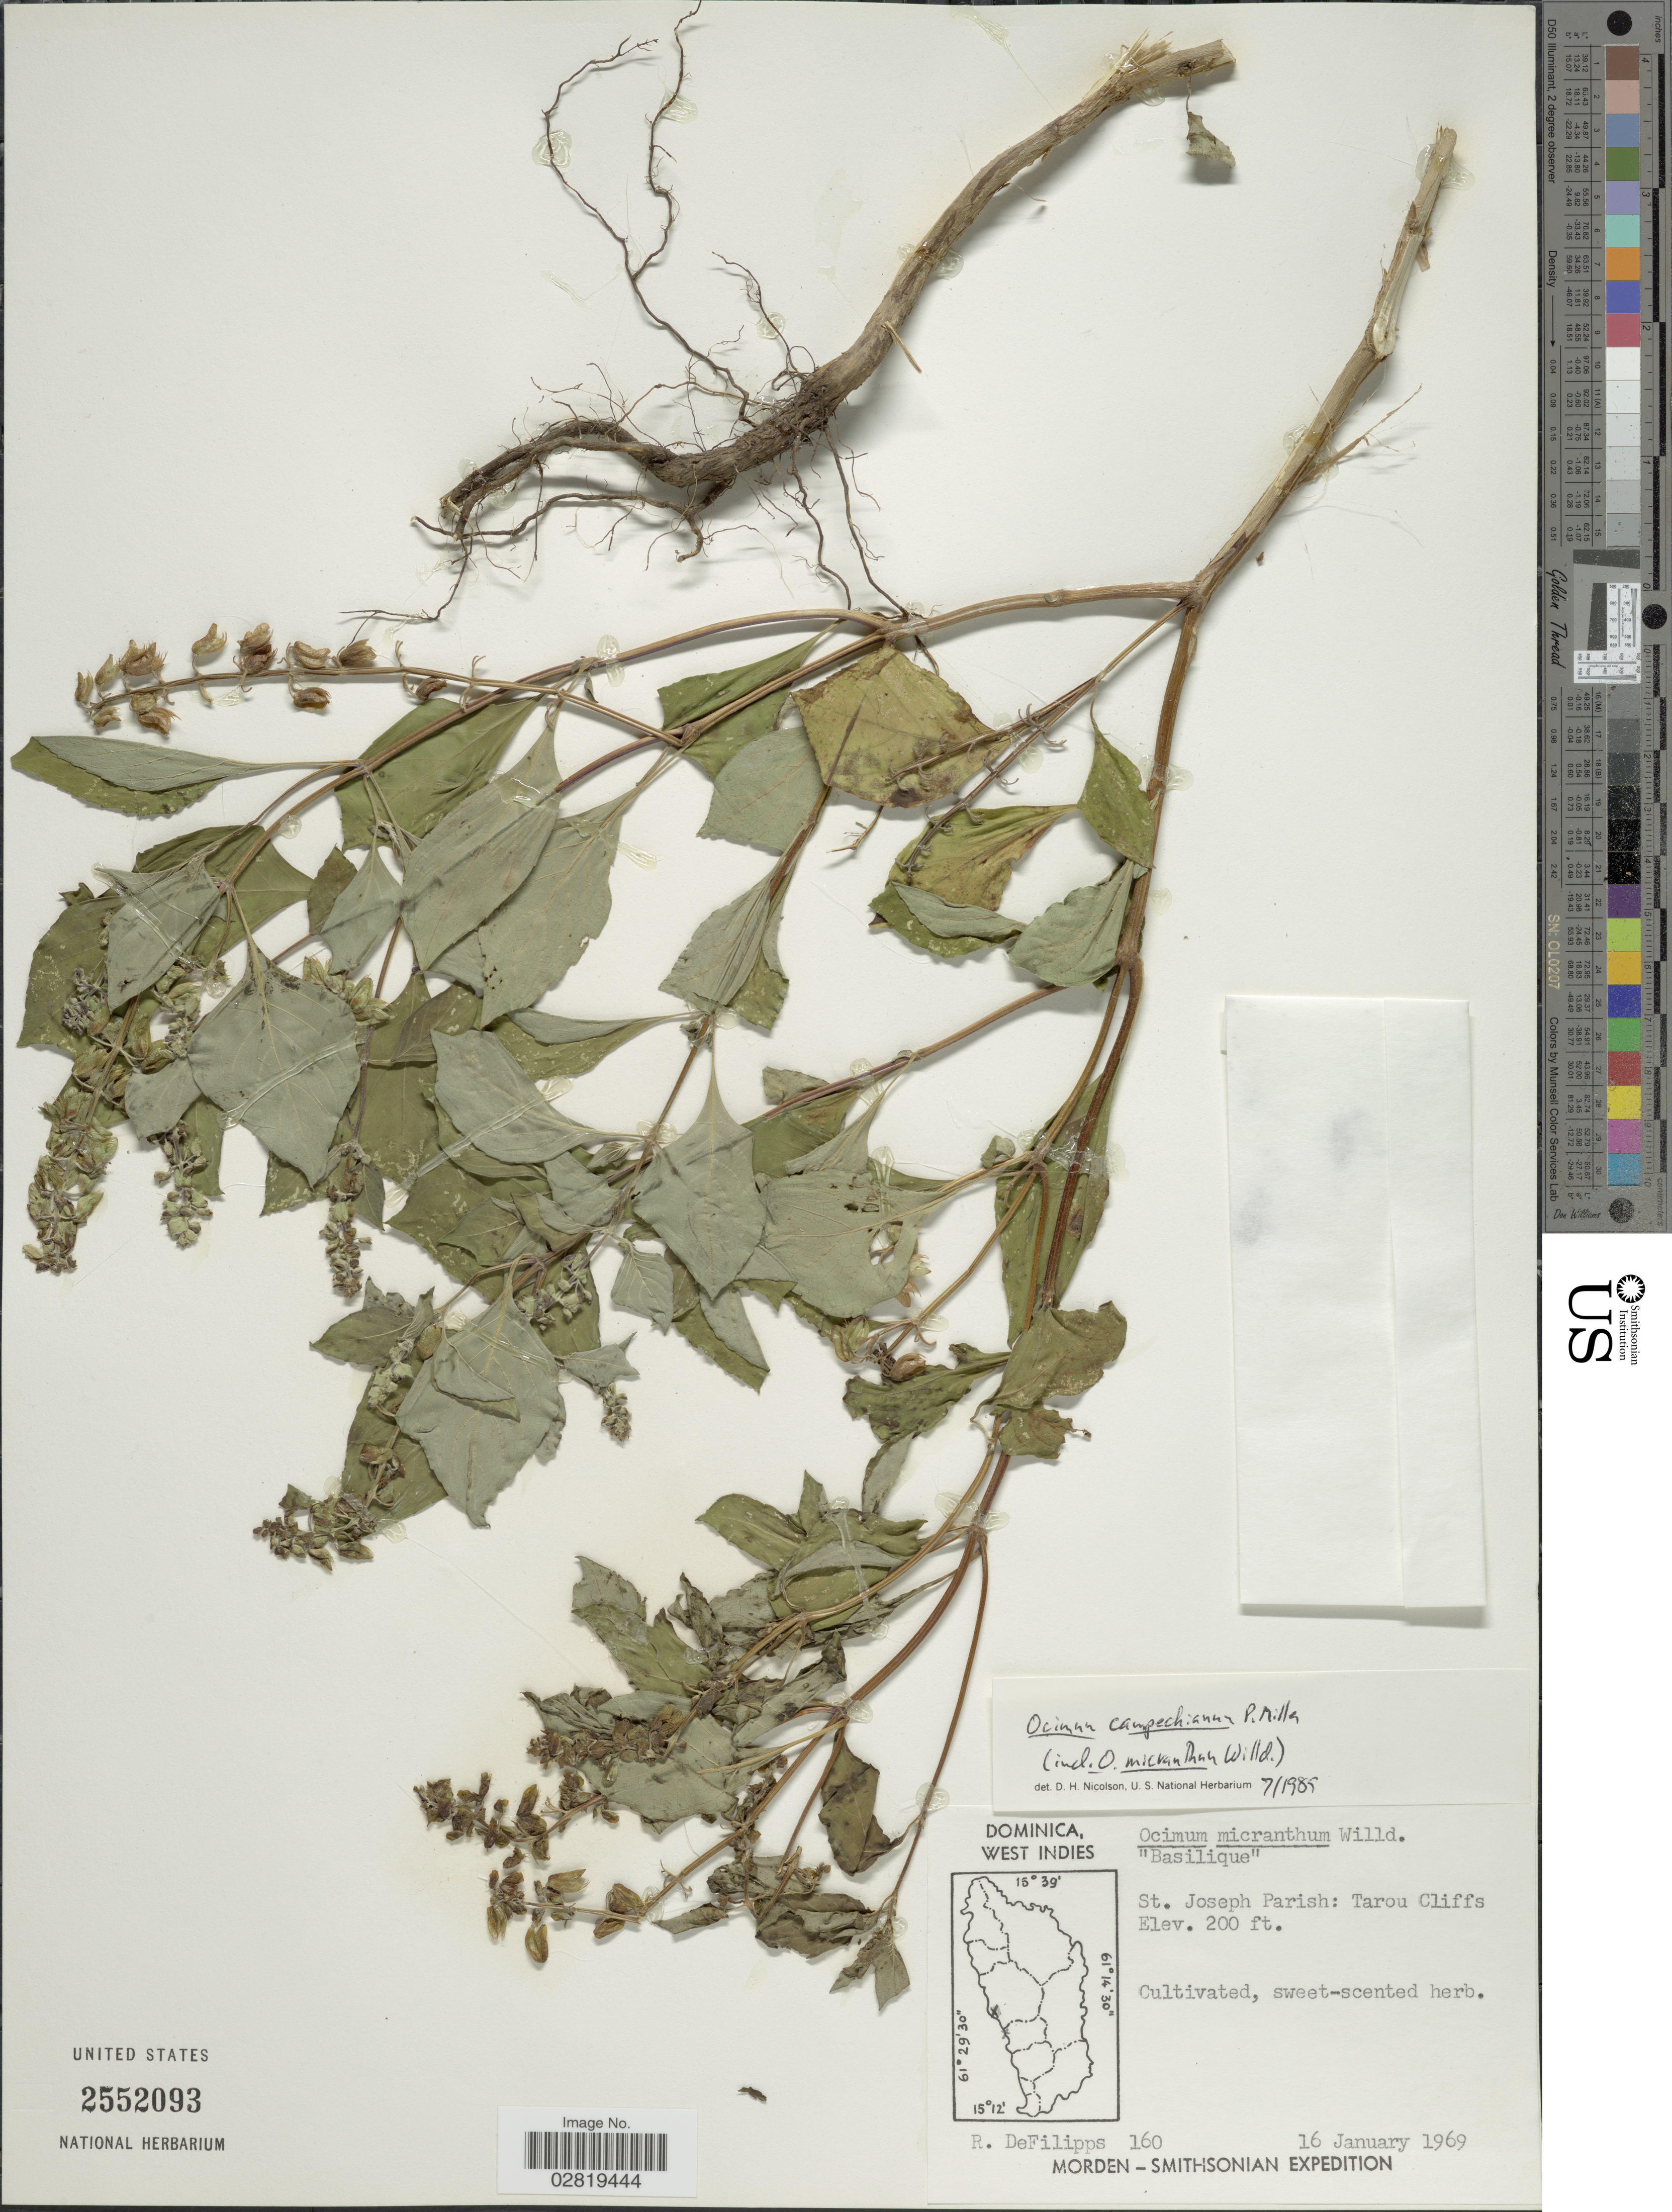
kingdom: Plantae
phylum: Tracheophyta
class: Magnoliopsida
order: Lamiales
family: Lamiaceae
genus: Ocimum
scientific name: Ocimum campechianum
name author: Mill.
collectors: R. A. DeFilipps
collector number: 160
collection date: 1969-01-16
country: Dominica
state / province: St. Joseph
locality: Dominica, West Indies, St. Joseph Parish: Tarou Cliffs.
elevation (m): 61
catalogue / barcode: US 2552093